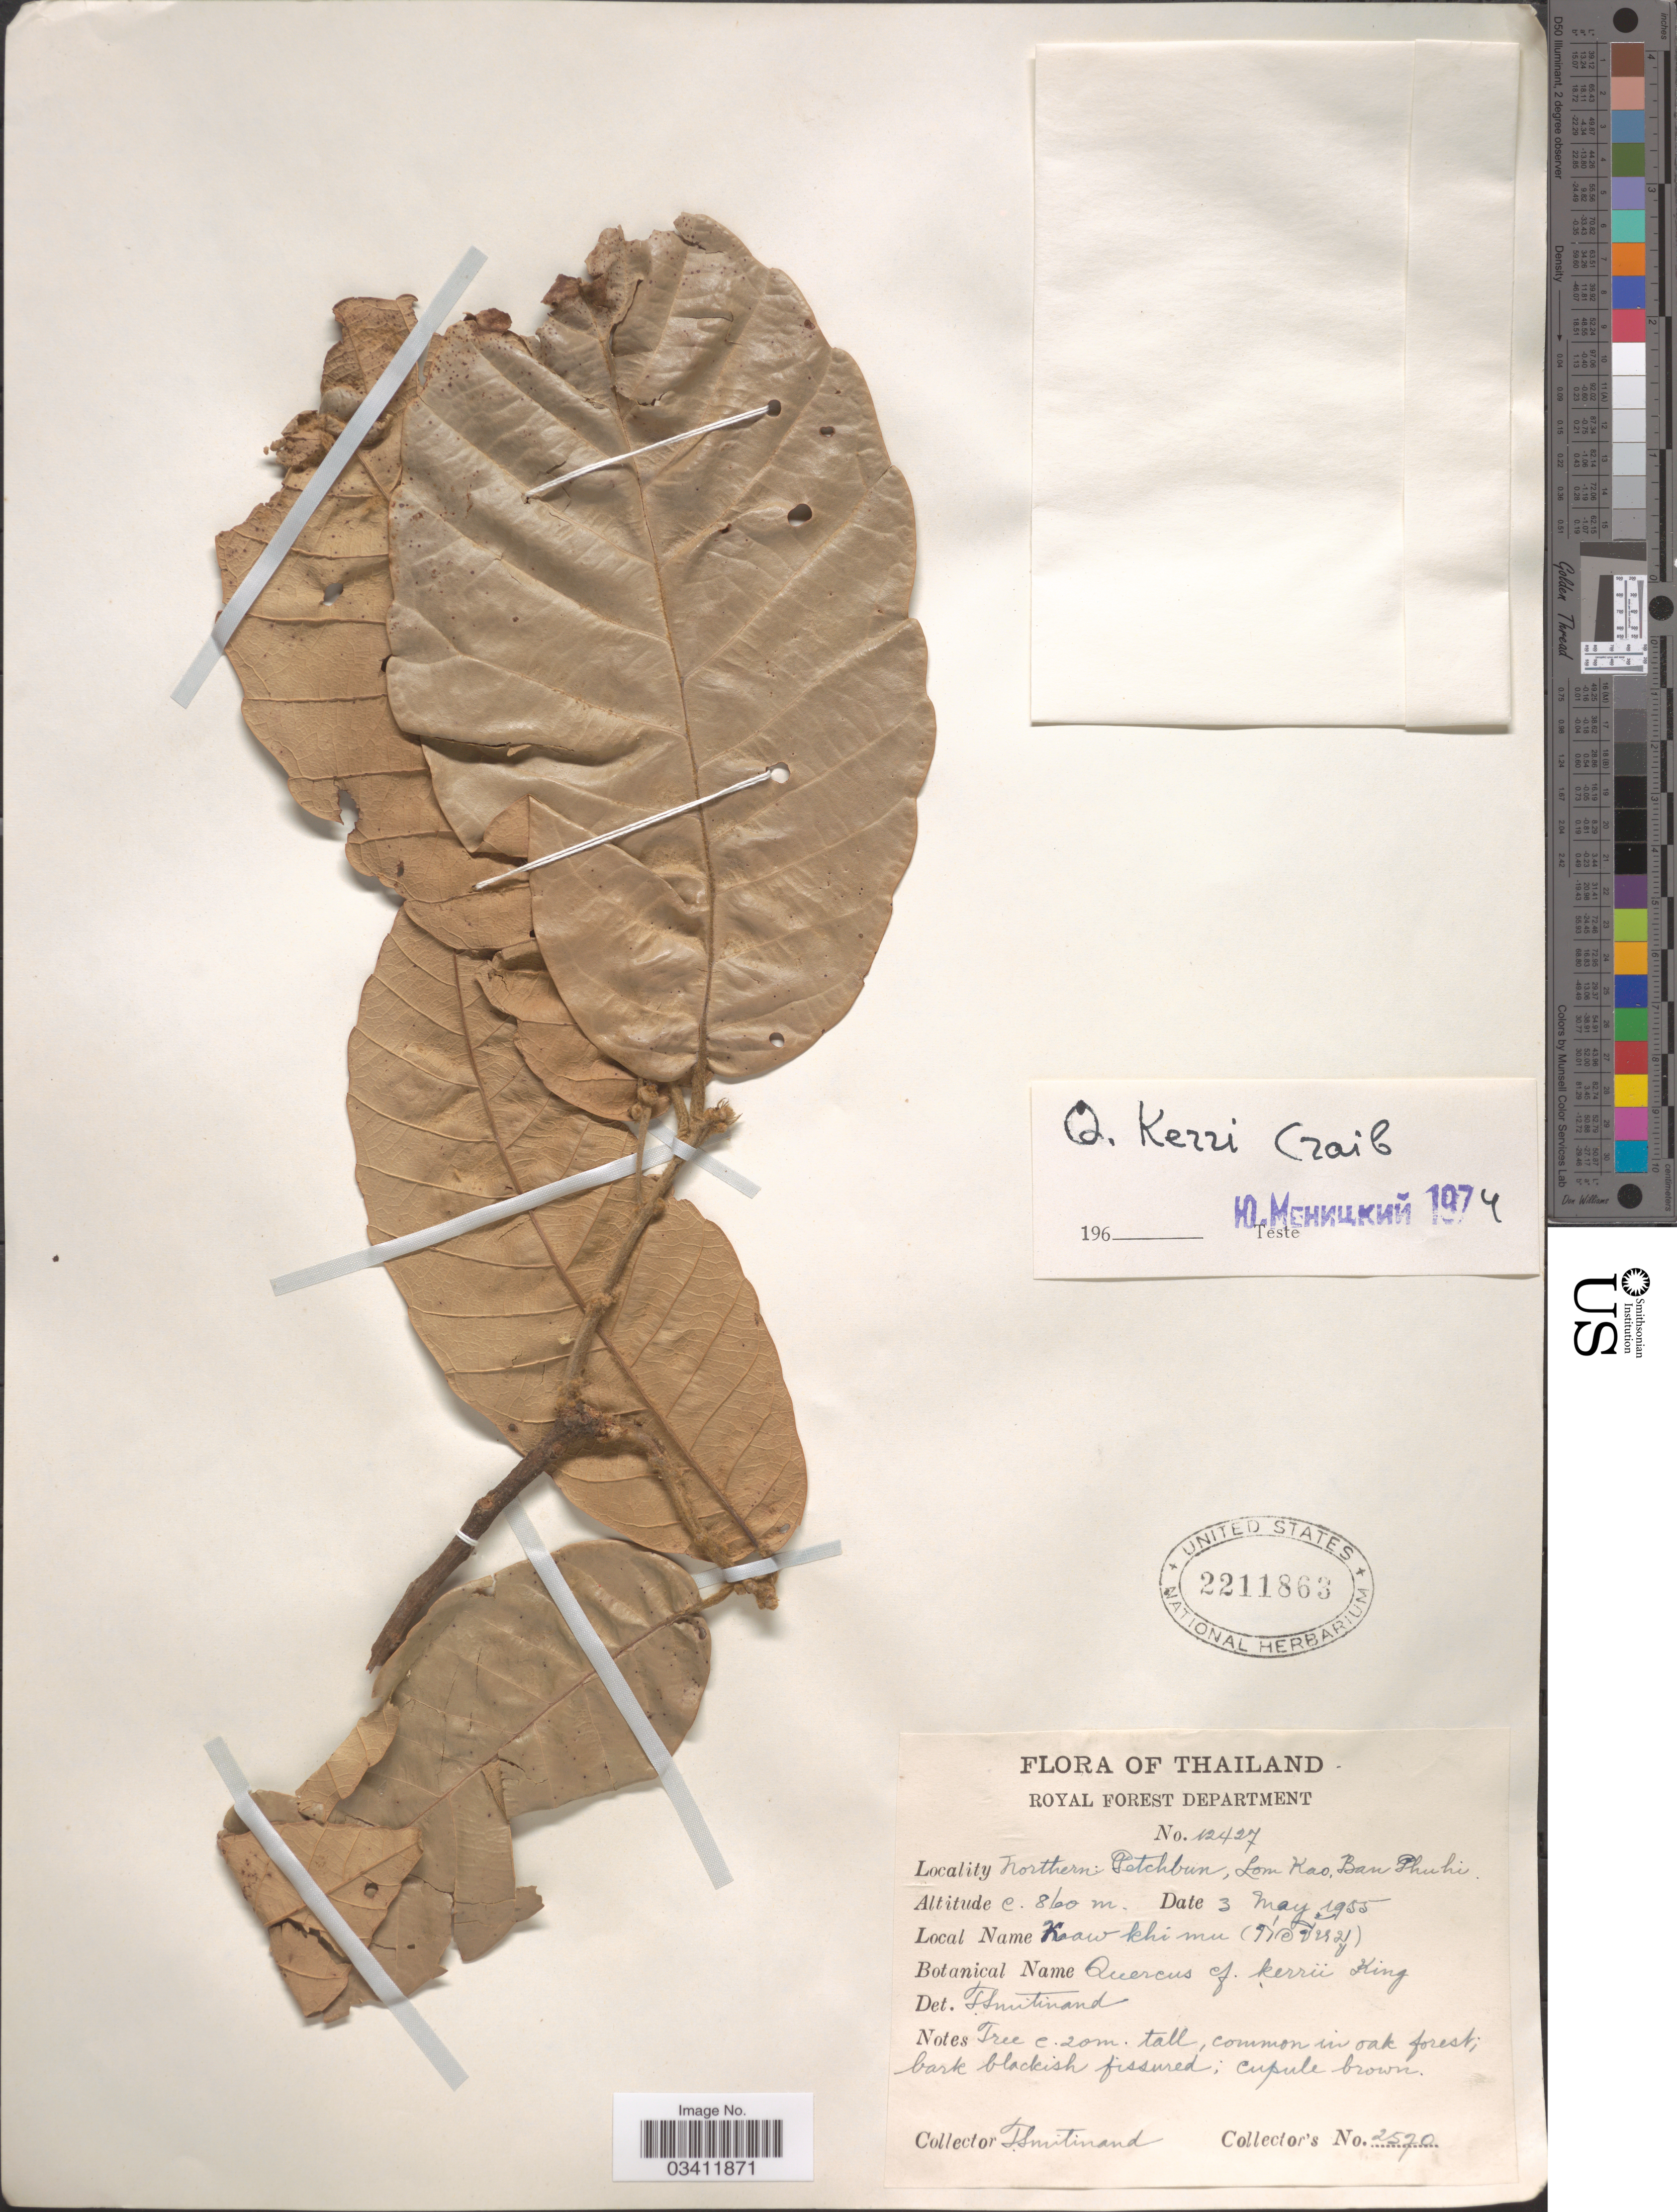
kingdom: Plantae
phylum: Tracheophyta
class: Magnoliopsida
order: Fagales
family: Fagaceae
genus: Quercus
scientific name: Quercus kerrii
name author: Craib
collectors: T. Smitinand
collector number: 2570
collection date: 1955-05-03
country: Thailand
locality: Northern: Petchbun, Lom Kao, Ban Phuhi.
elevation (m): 860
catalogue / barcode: US 2211863